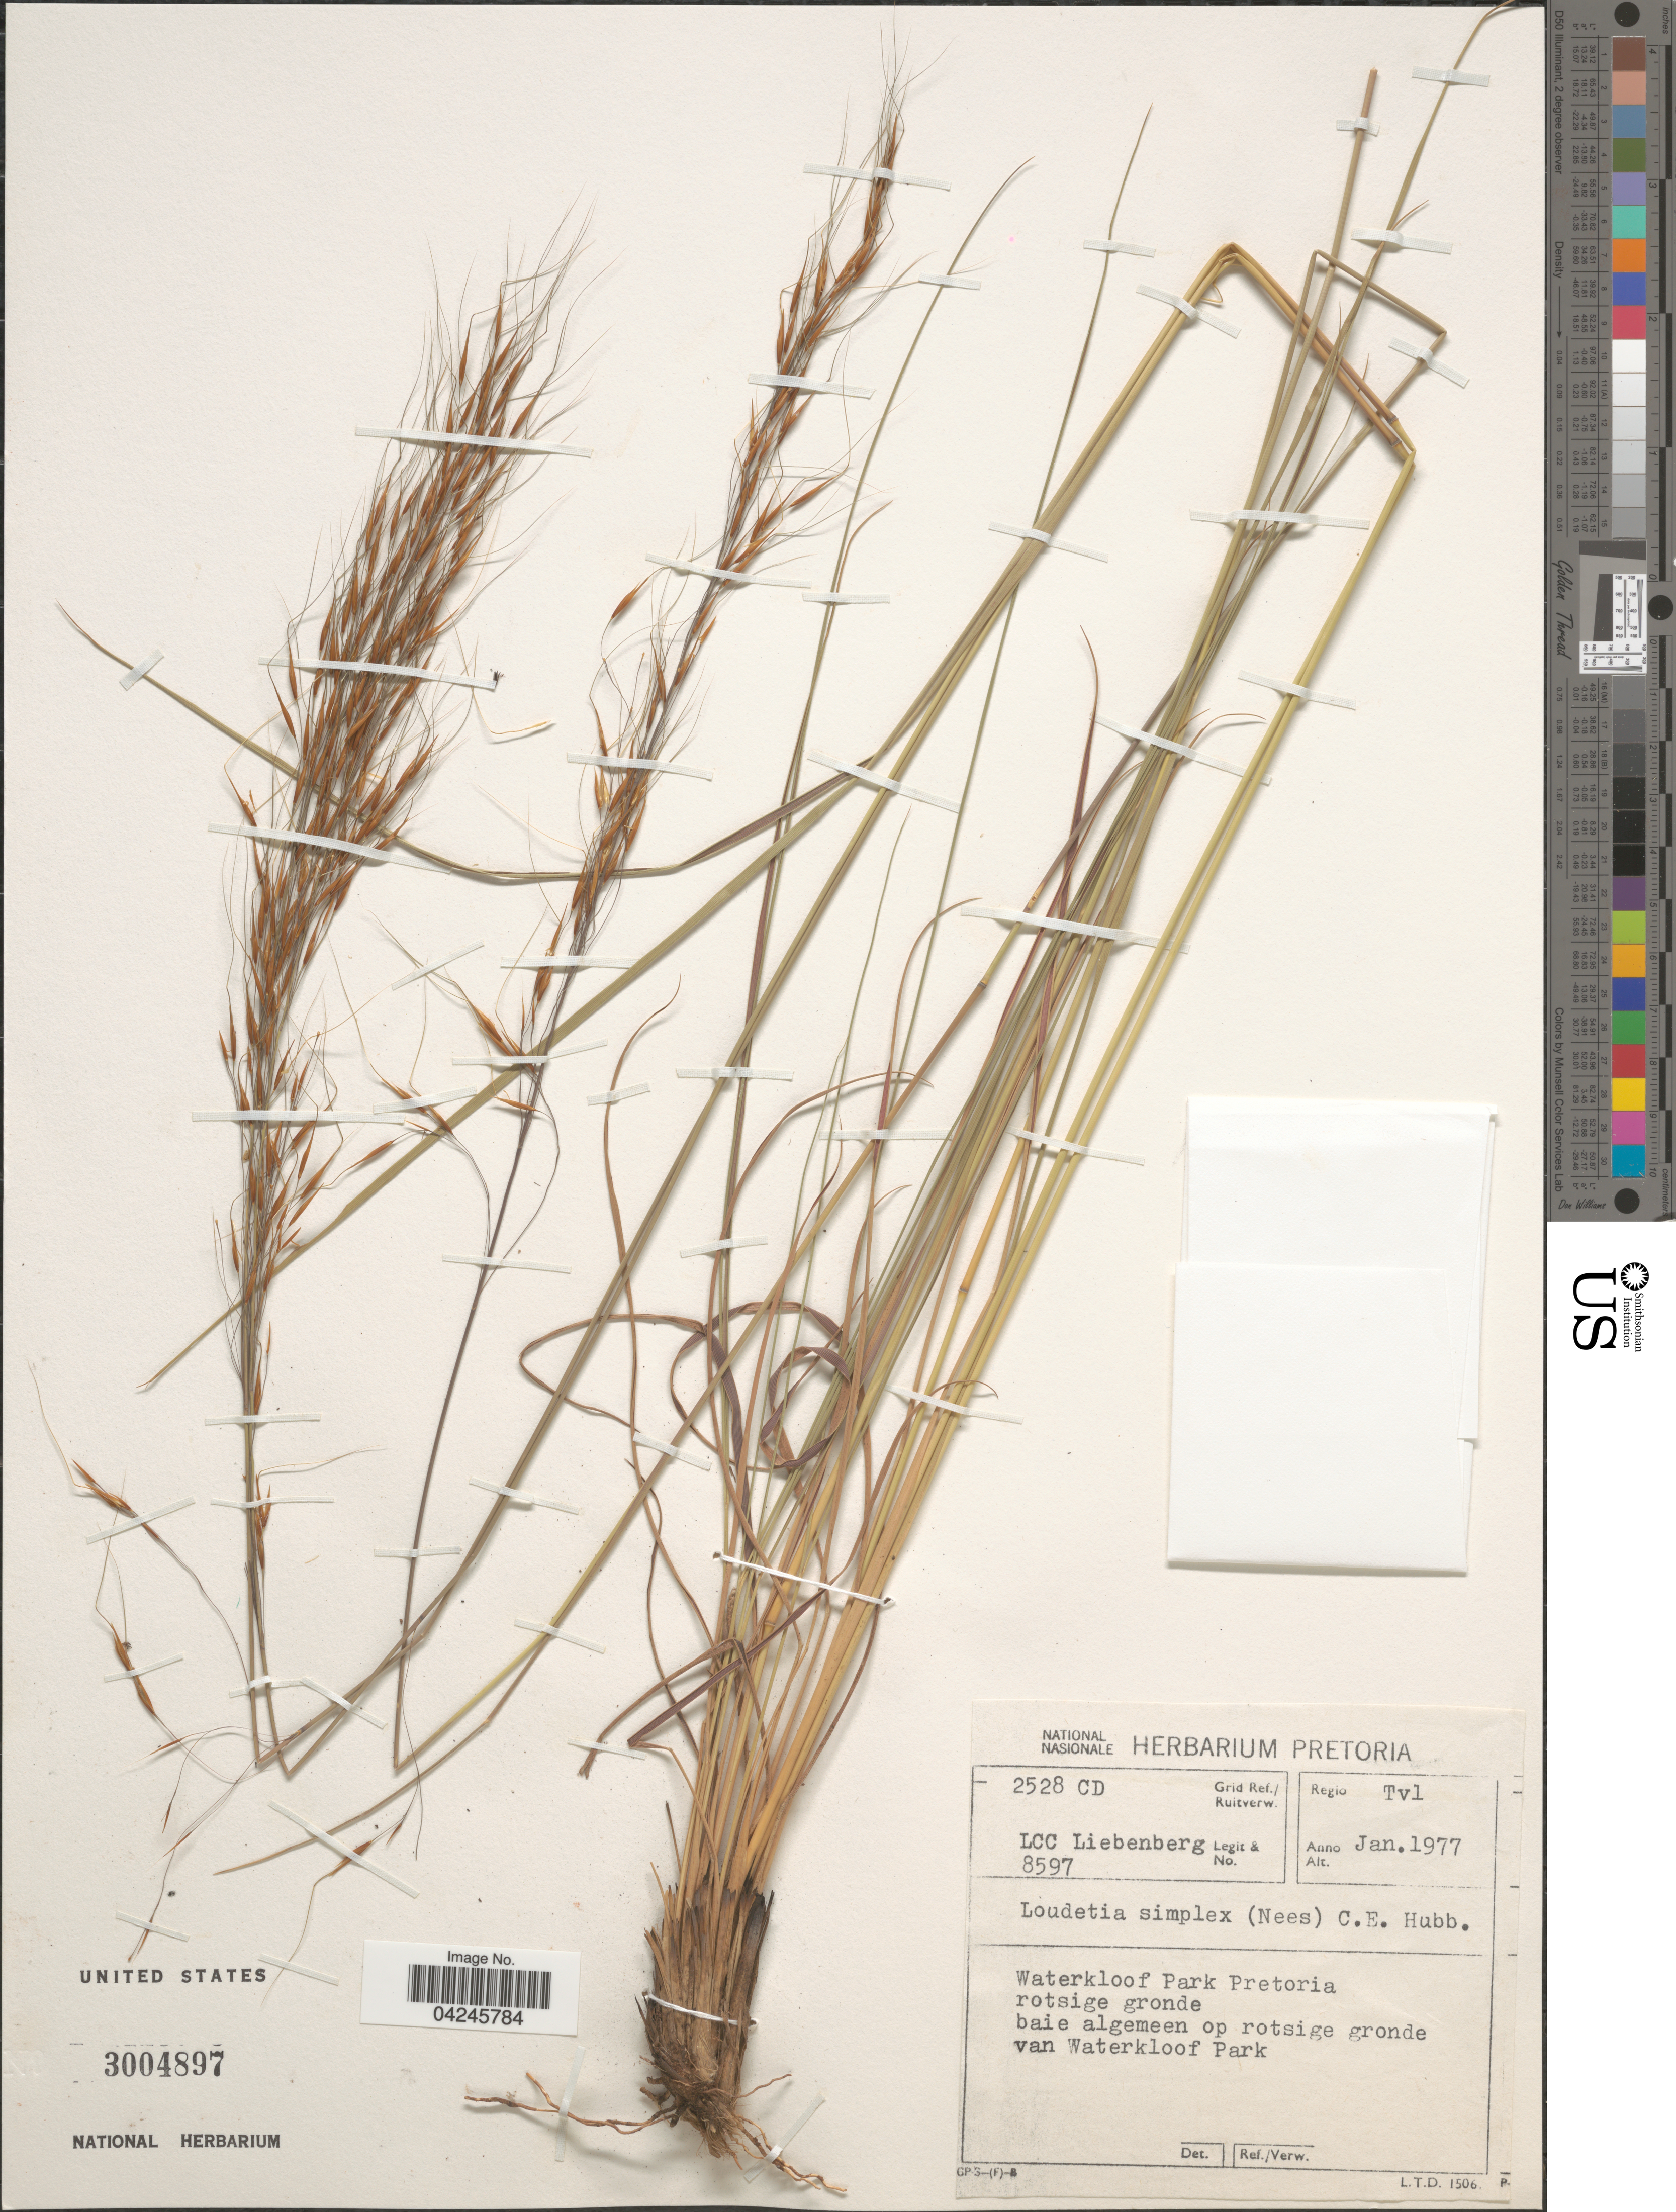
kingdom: Plantae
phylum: Tracheophyta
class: Liliopsida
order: Poales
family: Poaceae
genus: Loudetia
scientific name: Loudetia simplex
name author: (Nees) C.E. Hubb.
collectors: L. Liebenberg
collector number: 8597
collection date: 1977-01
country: South Africa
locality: Grid Ref./ Ruitverw. 2528 CD. Regio Tvl. Waterkloof Park Pretoria rotsige gronde. Baie algemeen op rotsige gronde van Waterkloof Park.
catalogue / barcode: US 3004897